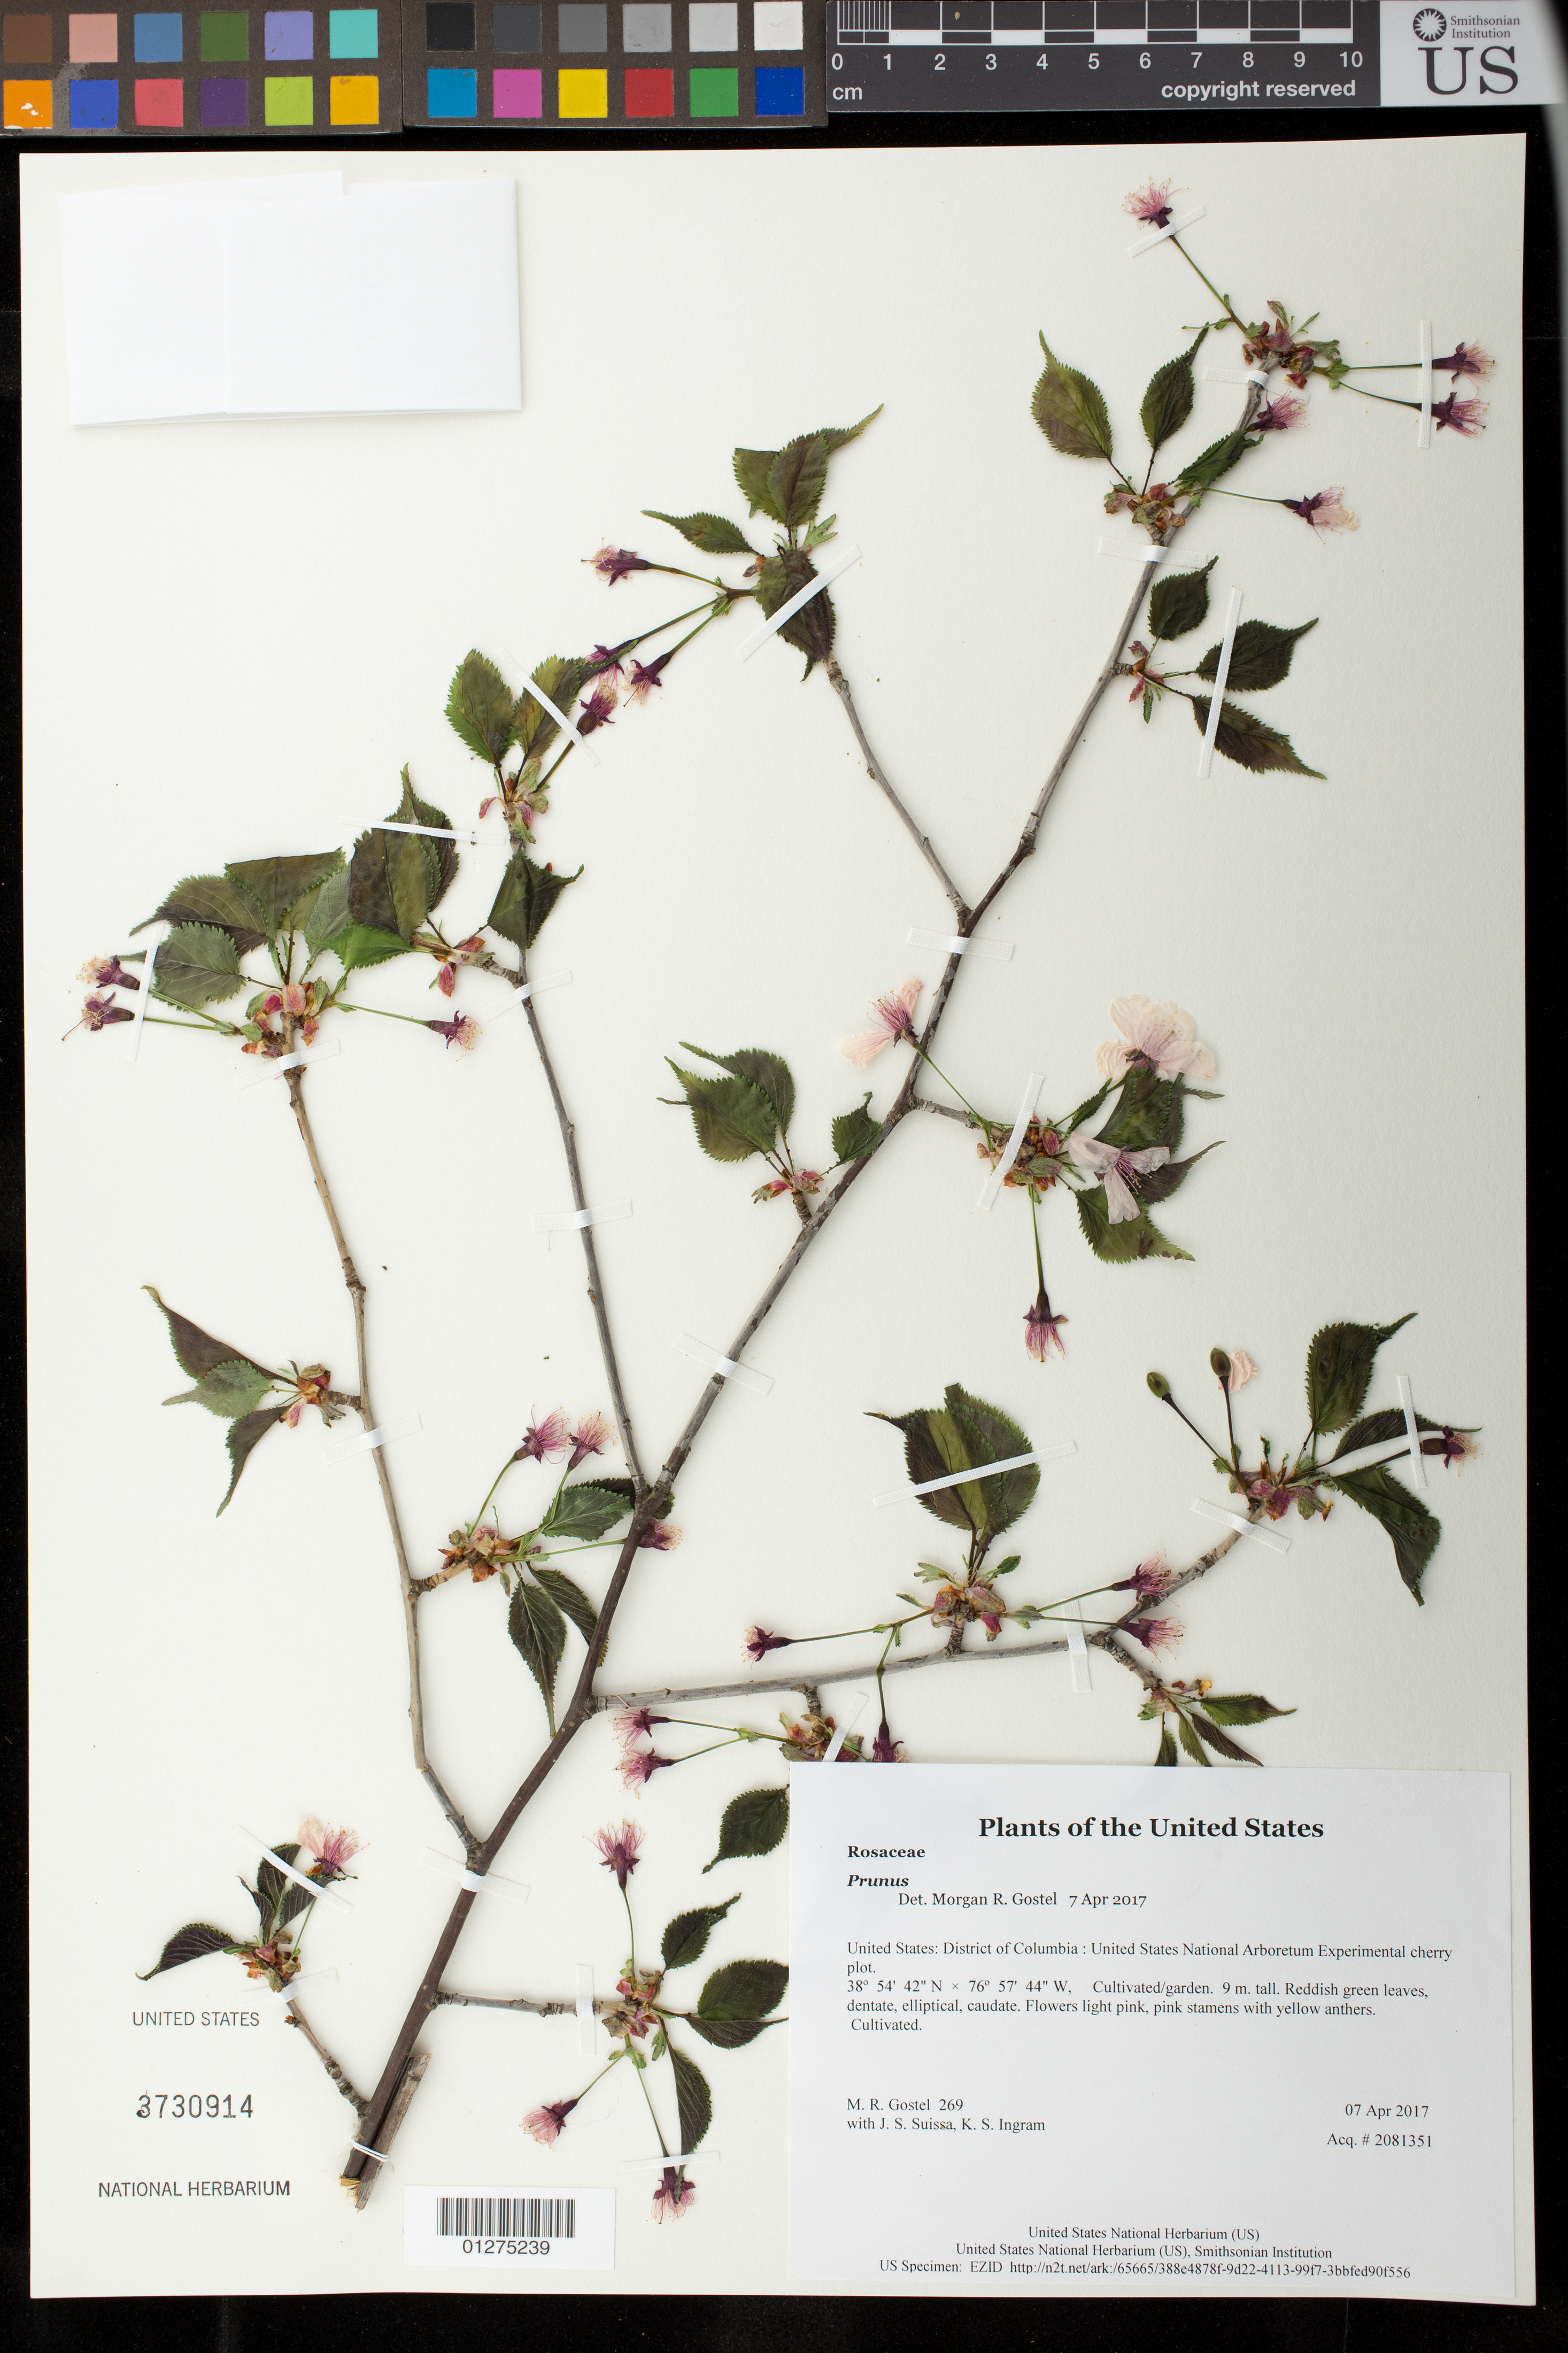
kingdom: Plantae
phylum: Tracheophyta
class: Magnoliopsida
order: Rosales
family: Rosaceae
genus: Prunus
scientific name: Prunus sp.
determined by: Gostel, M. R.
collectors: M. R. Gostel, J. S. Suissa & K. S. Ingram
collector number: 269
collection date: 2017-04-07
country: United States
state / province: District of Columbia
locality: United States National Arboretum Experimental cherry plot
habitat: Cultivated/garden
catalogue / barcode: US 3730914